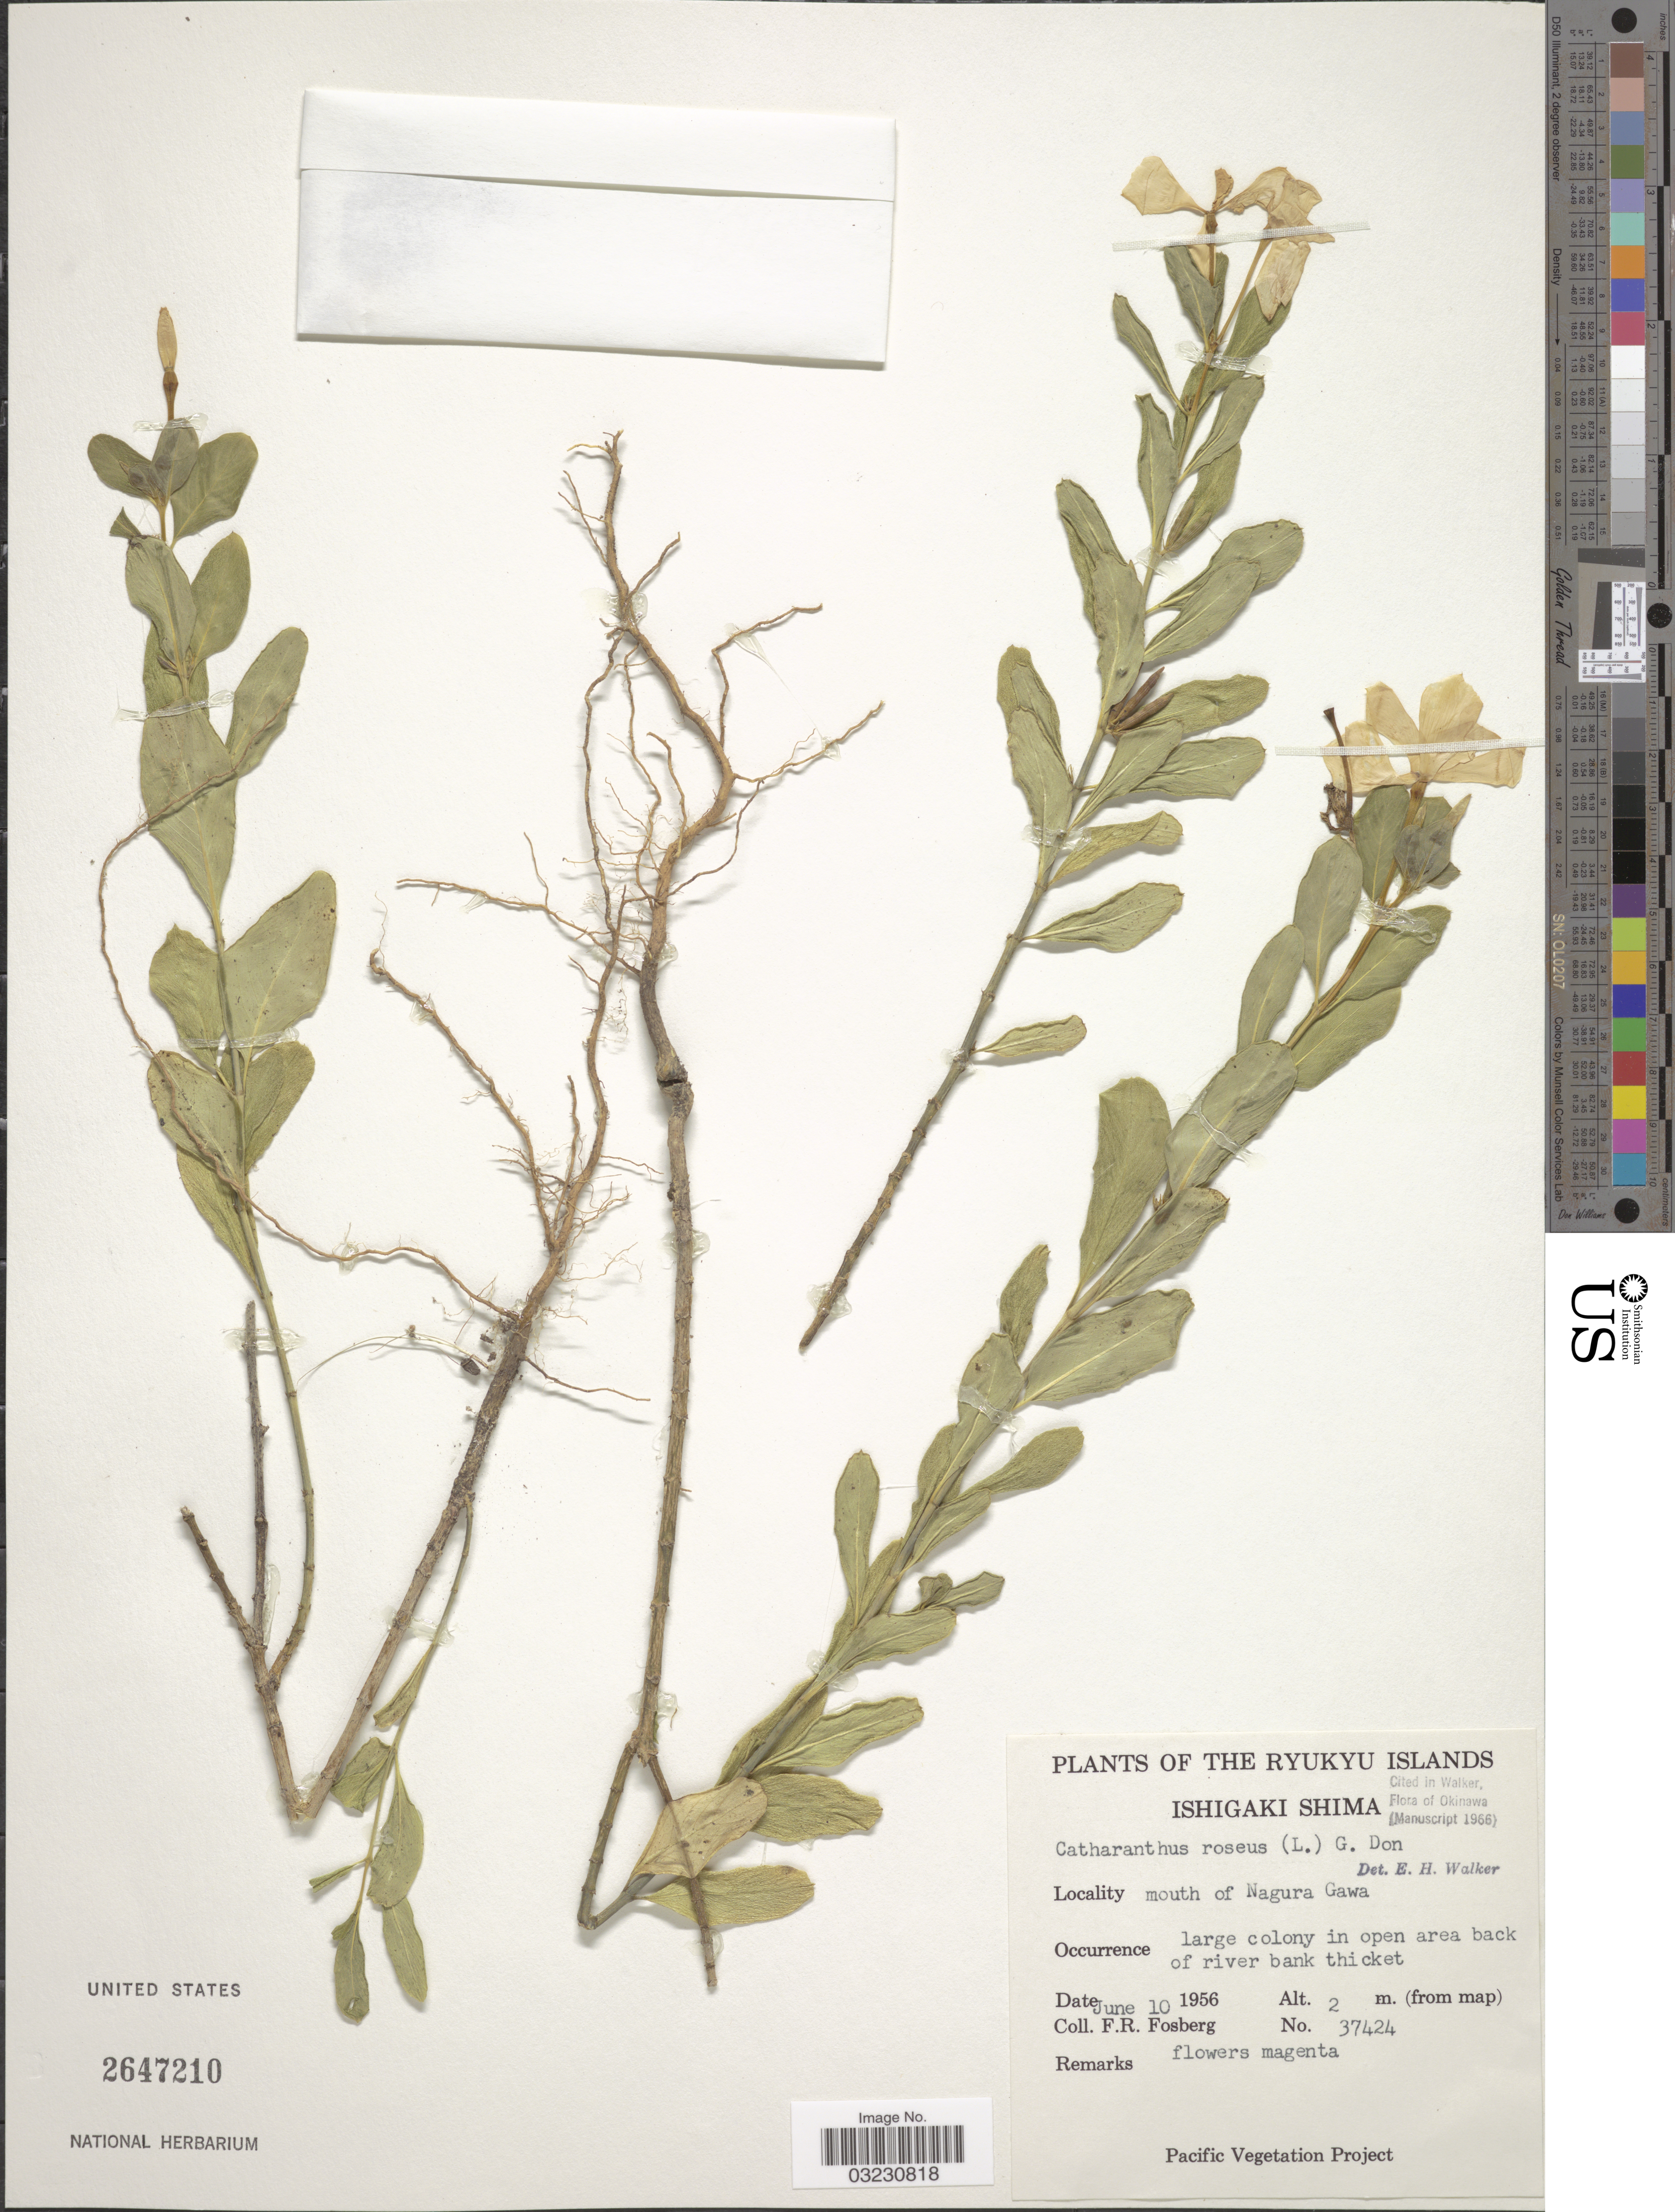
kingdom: Plantae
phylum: Tracheophyta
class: Magnoliopsida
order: Gentianales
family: Apocynaceae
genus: Catharanthus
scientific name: Catharanthus roseus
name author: (L.) G. Don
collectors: F. R. Fosberg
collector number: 37424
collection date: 1956-06-10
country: Japan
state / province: Okinawa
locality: The Ryukyu Islands, Ishigaki Shima, mouth of Nagura Gawa.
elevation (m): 2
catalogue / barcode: US 2647210